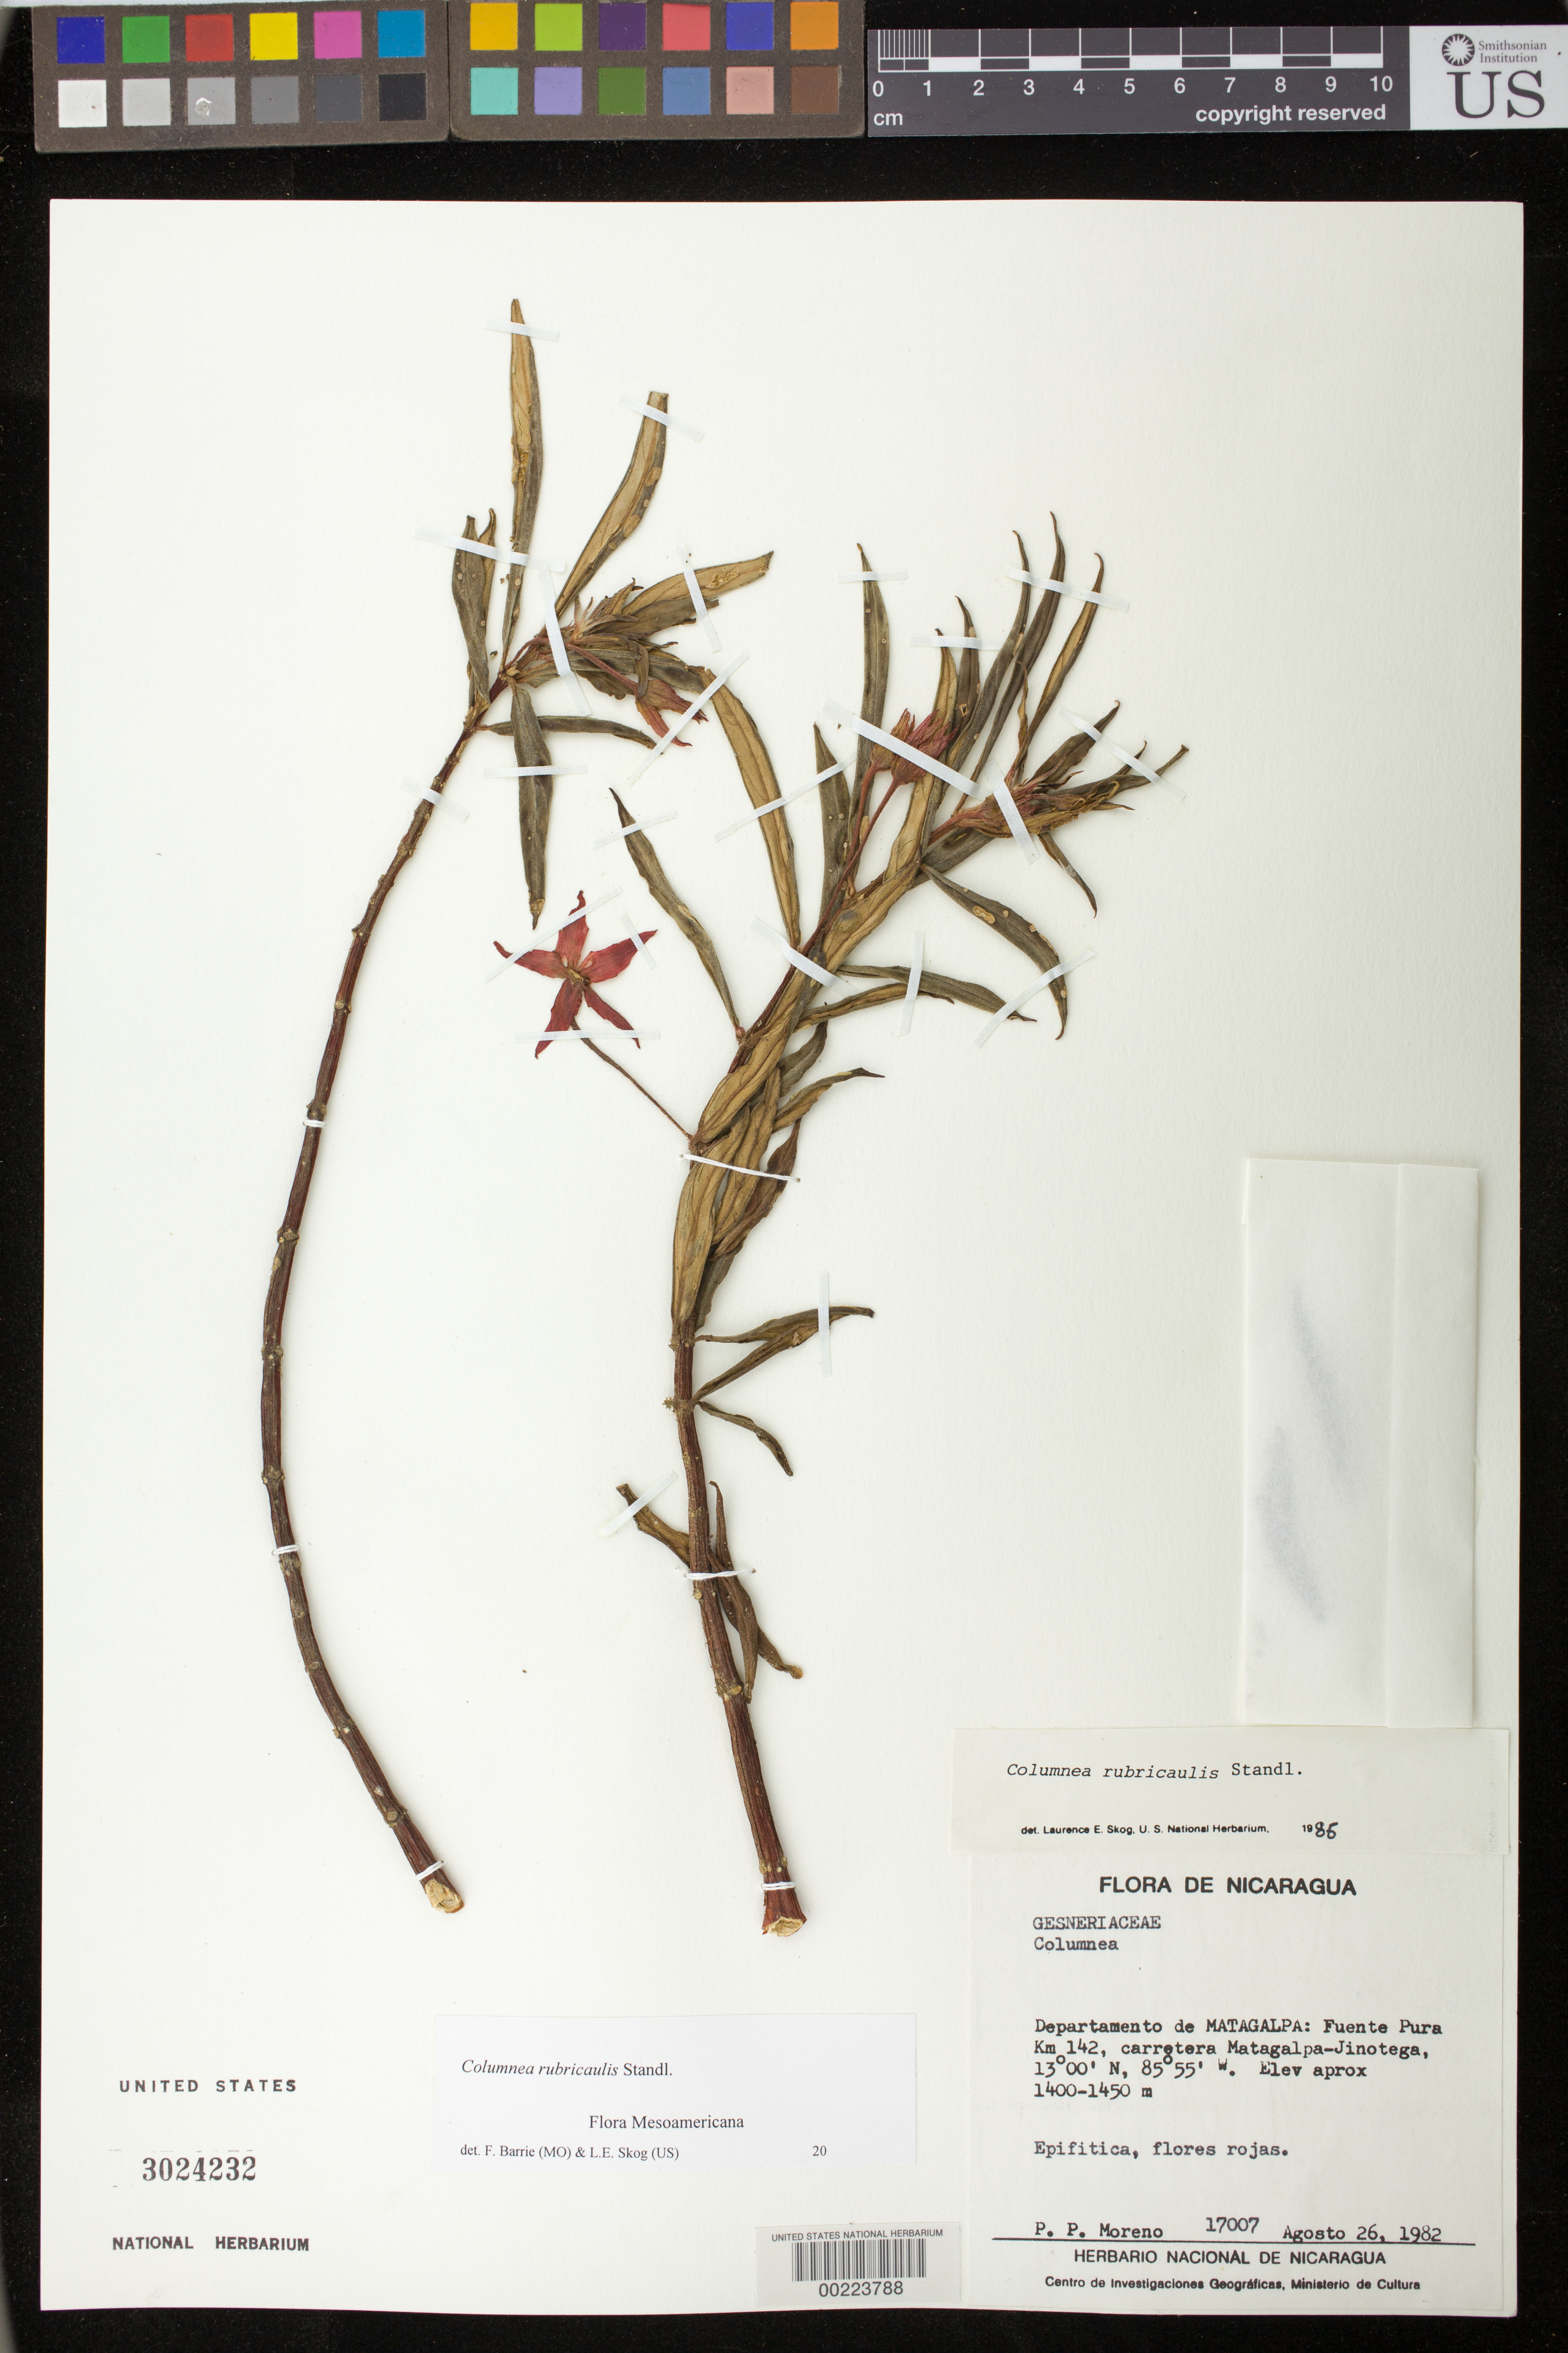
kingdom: Plantae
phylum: Tracheophyta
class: Magnoliopsida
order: Lamiales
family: Gesneriaceae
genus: Columnea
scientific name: Columnea rubricaulis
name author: Standl.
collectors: P. Moreno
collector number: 17007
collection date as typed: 26 Aug 1982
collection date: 1982-08-26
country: Nicaragua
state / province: Matagalpa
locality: Fuente Pura km 142, Matagalpa-Jinotega highway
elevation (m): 1400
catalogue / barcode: US 3024232